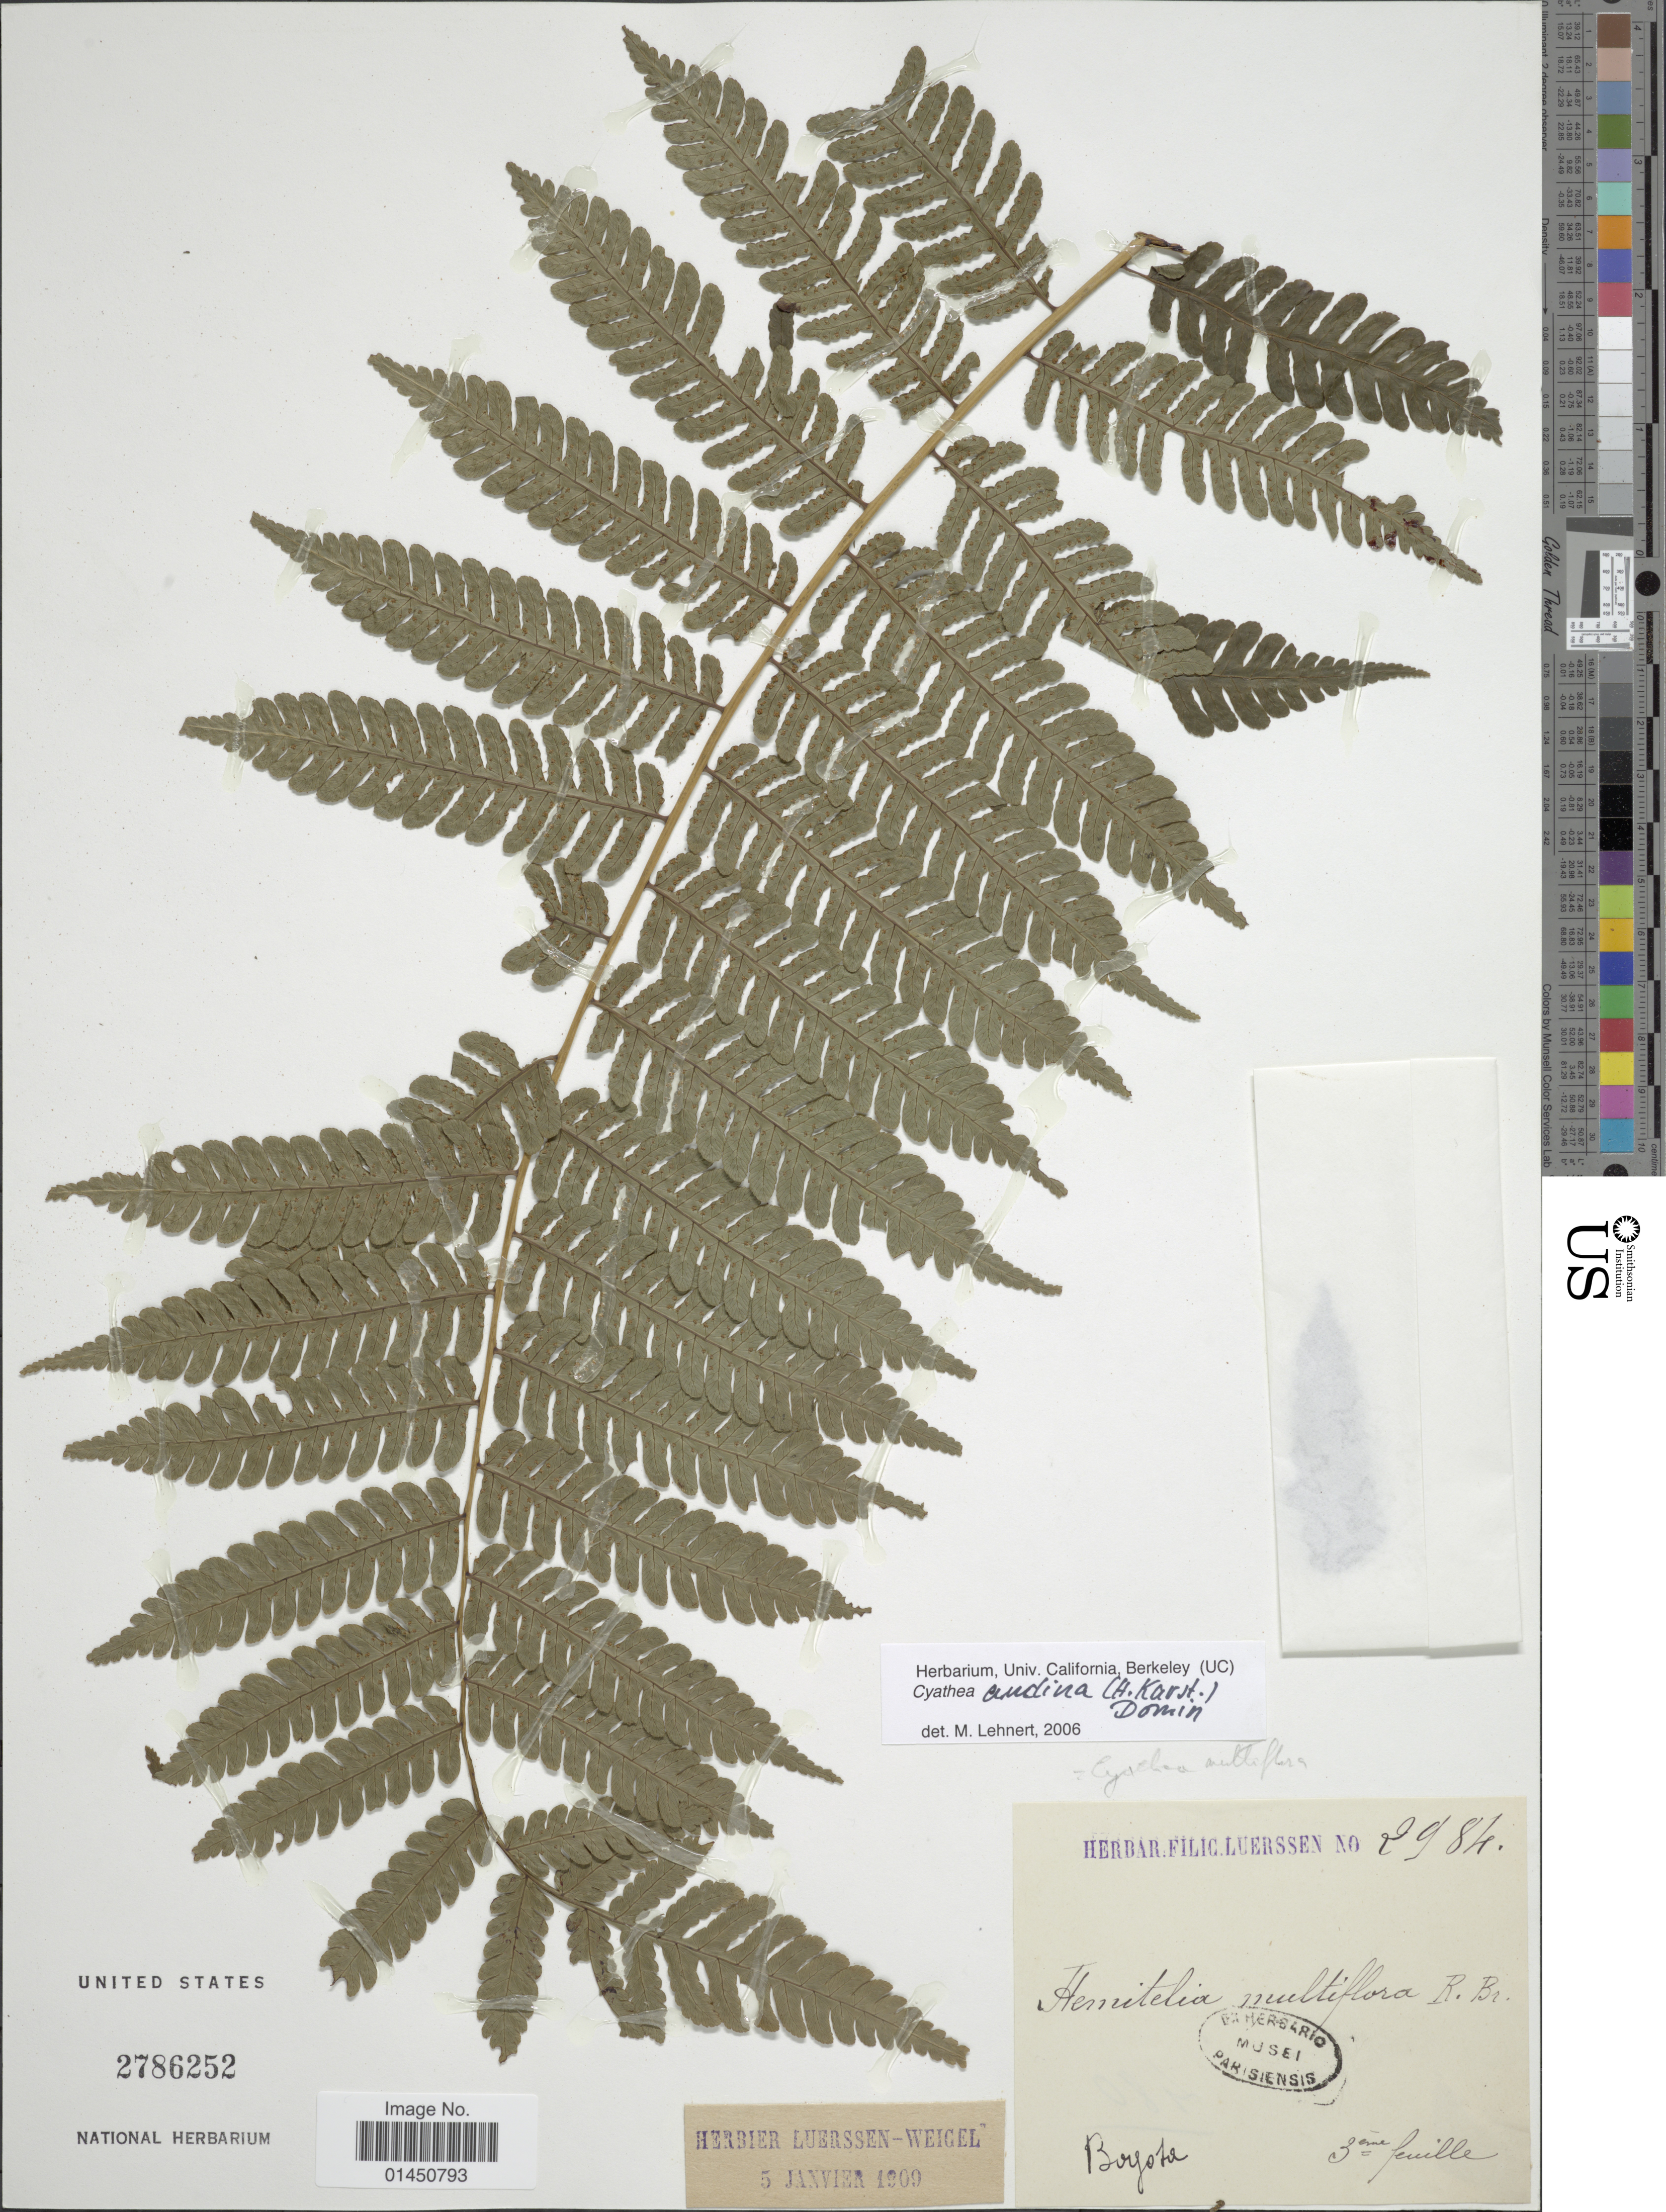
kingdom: Plantae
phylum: Tracheophyta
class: Polypodiopsida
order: Cyatheales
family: Cyatheaceae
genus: Cyathea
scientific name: Cyathea andina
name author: Domin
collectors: ex herb. Filic Luerssen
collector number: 2984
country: Colombia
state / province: Bogota D.C.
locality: Bogota.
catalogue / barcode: US 2786252